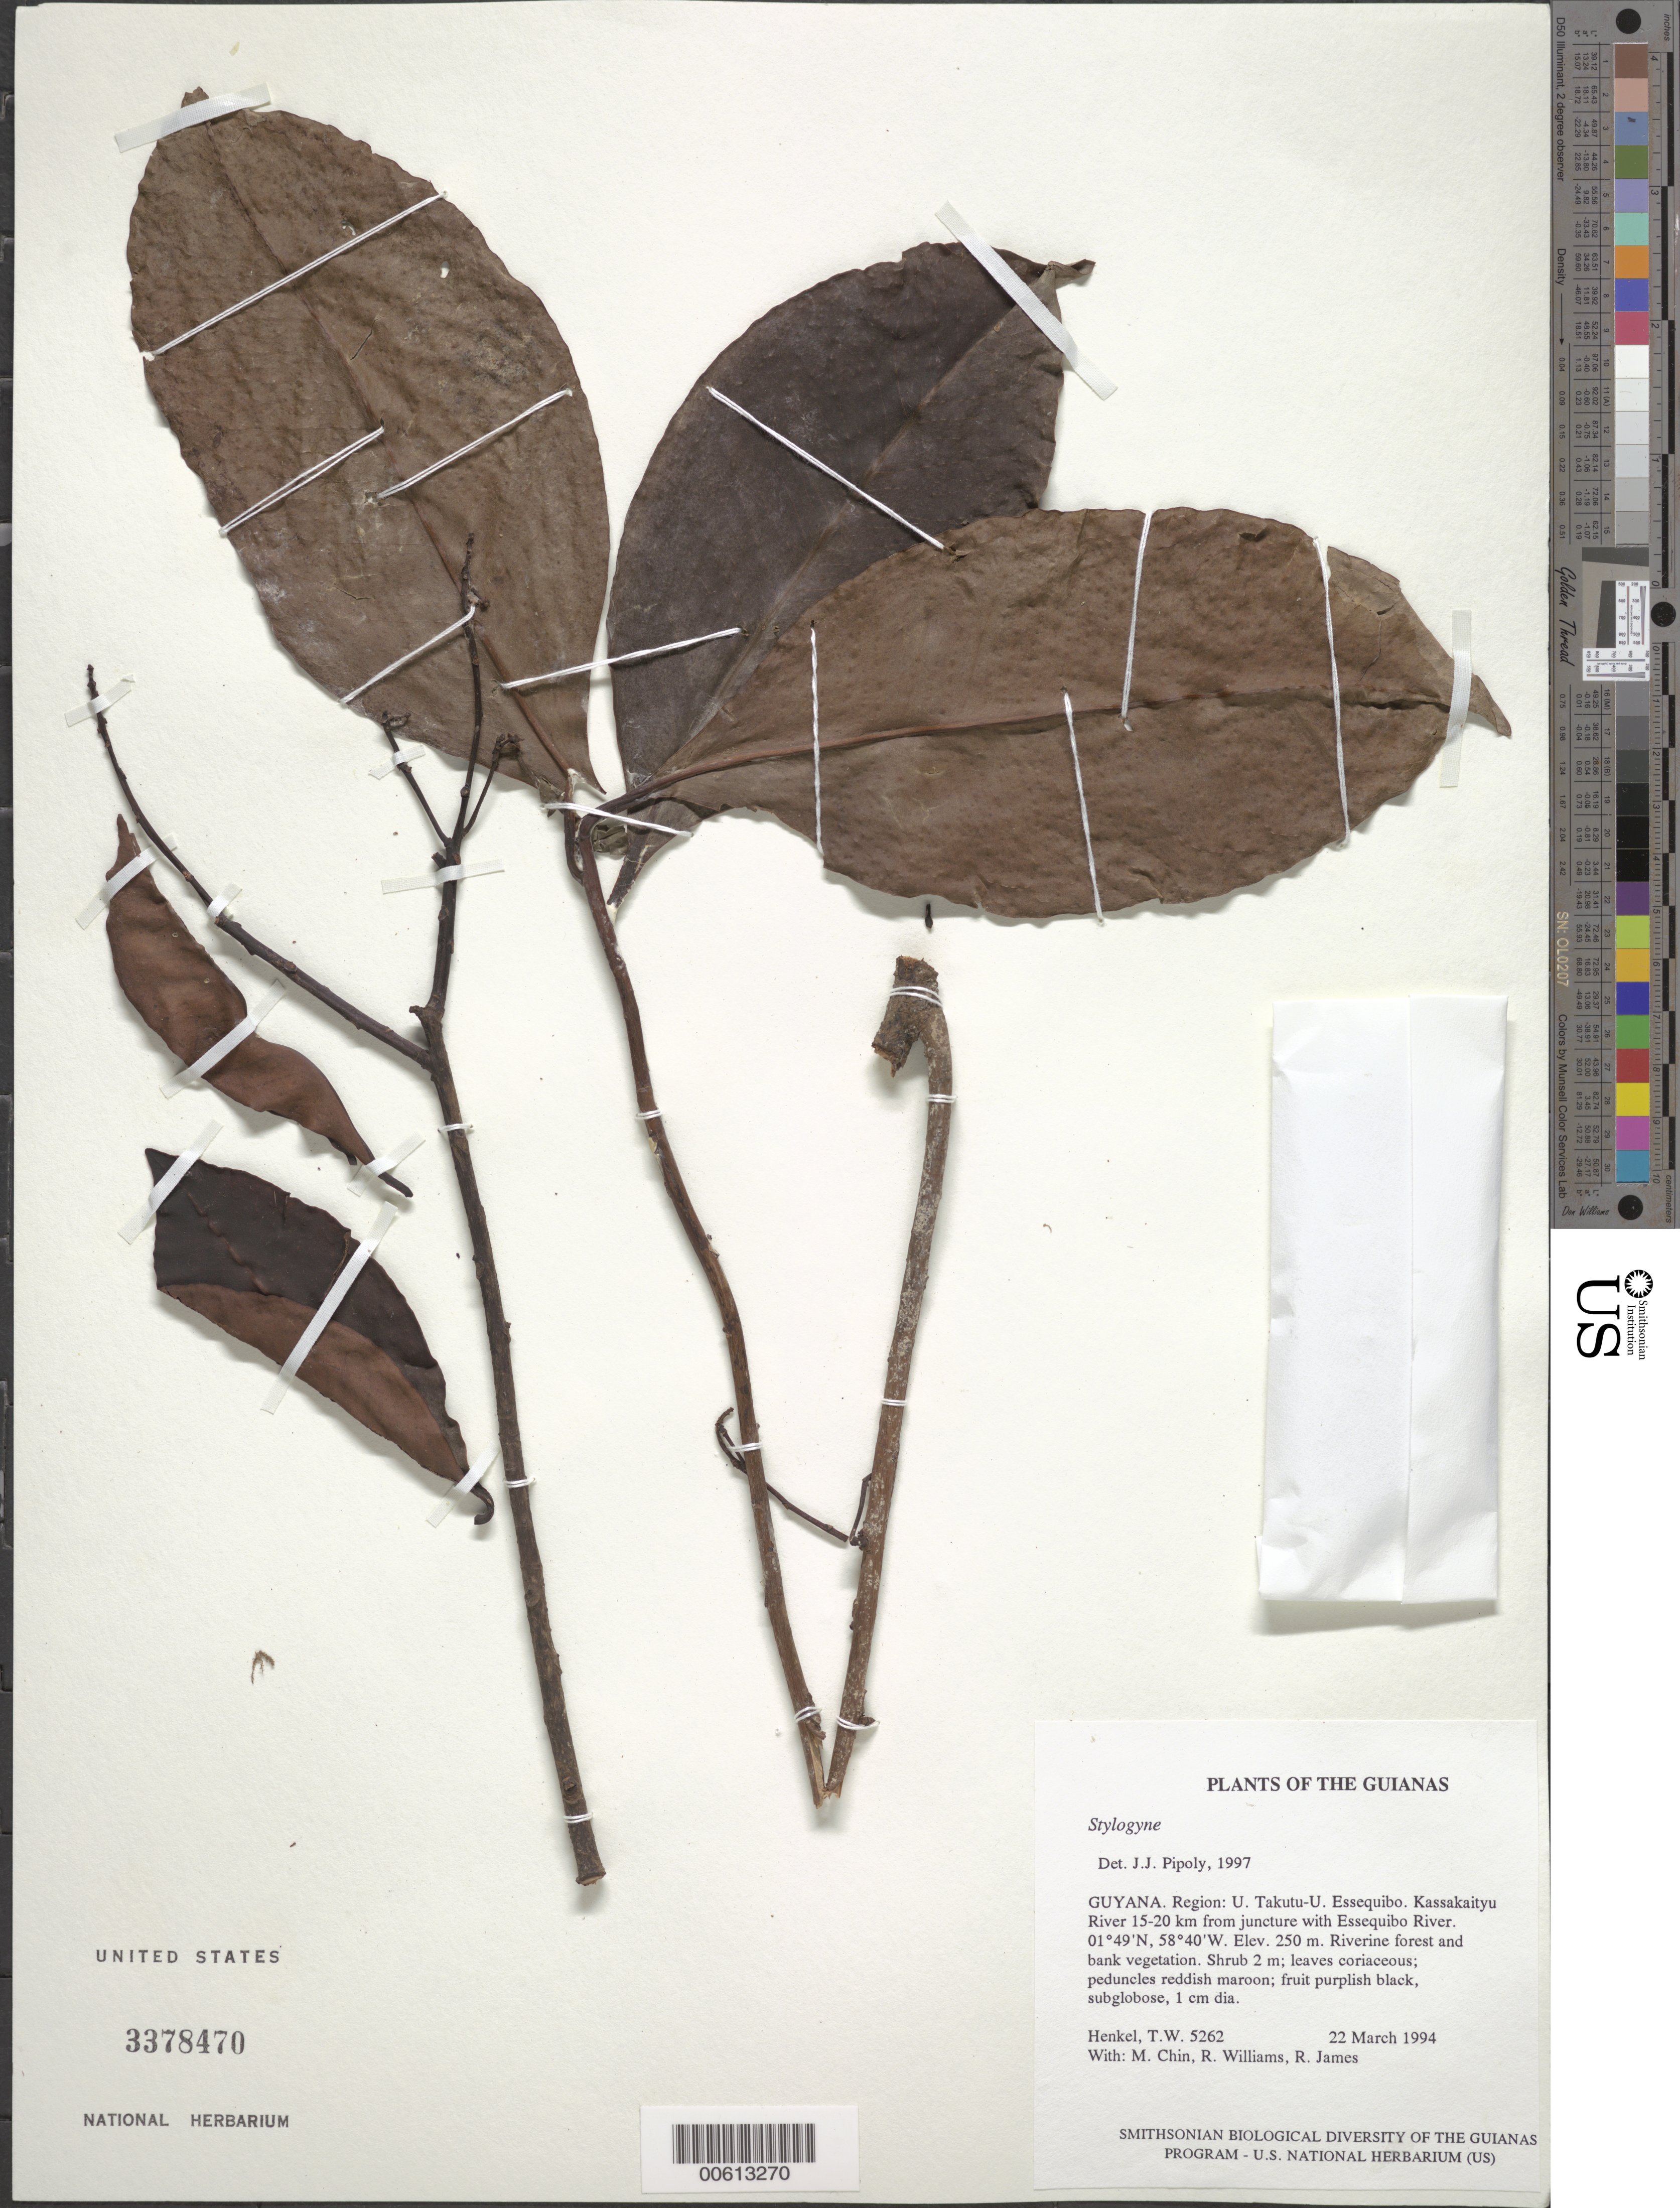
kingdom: Plantae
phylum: Tracheophyta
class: Magnoliopsida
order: Ericales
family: Primulaceae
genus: Stylogyne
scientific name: Stylogyne sp.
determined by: Pipoly, J. J., III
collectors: T. Henkel, M. Chin, R. Williams & R. James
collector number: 5262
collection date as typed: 22 March 1994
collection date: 1994-03-22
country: Guyana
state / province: U. Takutu-U. Essequibo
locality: Kassakaityu River 15-20 km from juncture with Essequibo River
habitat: Riverine forest and bank vegetation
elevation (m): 250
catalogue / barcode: US 3378470